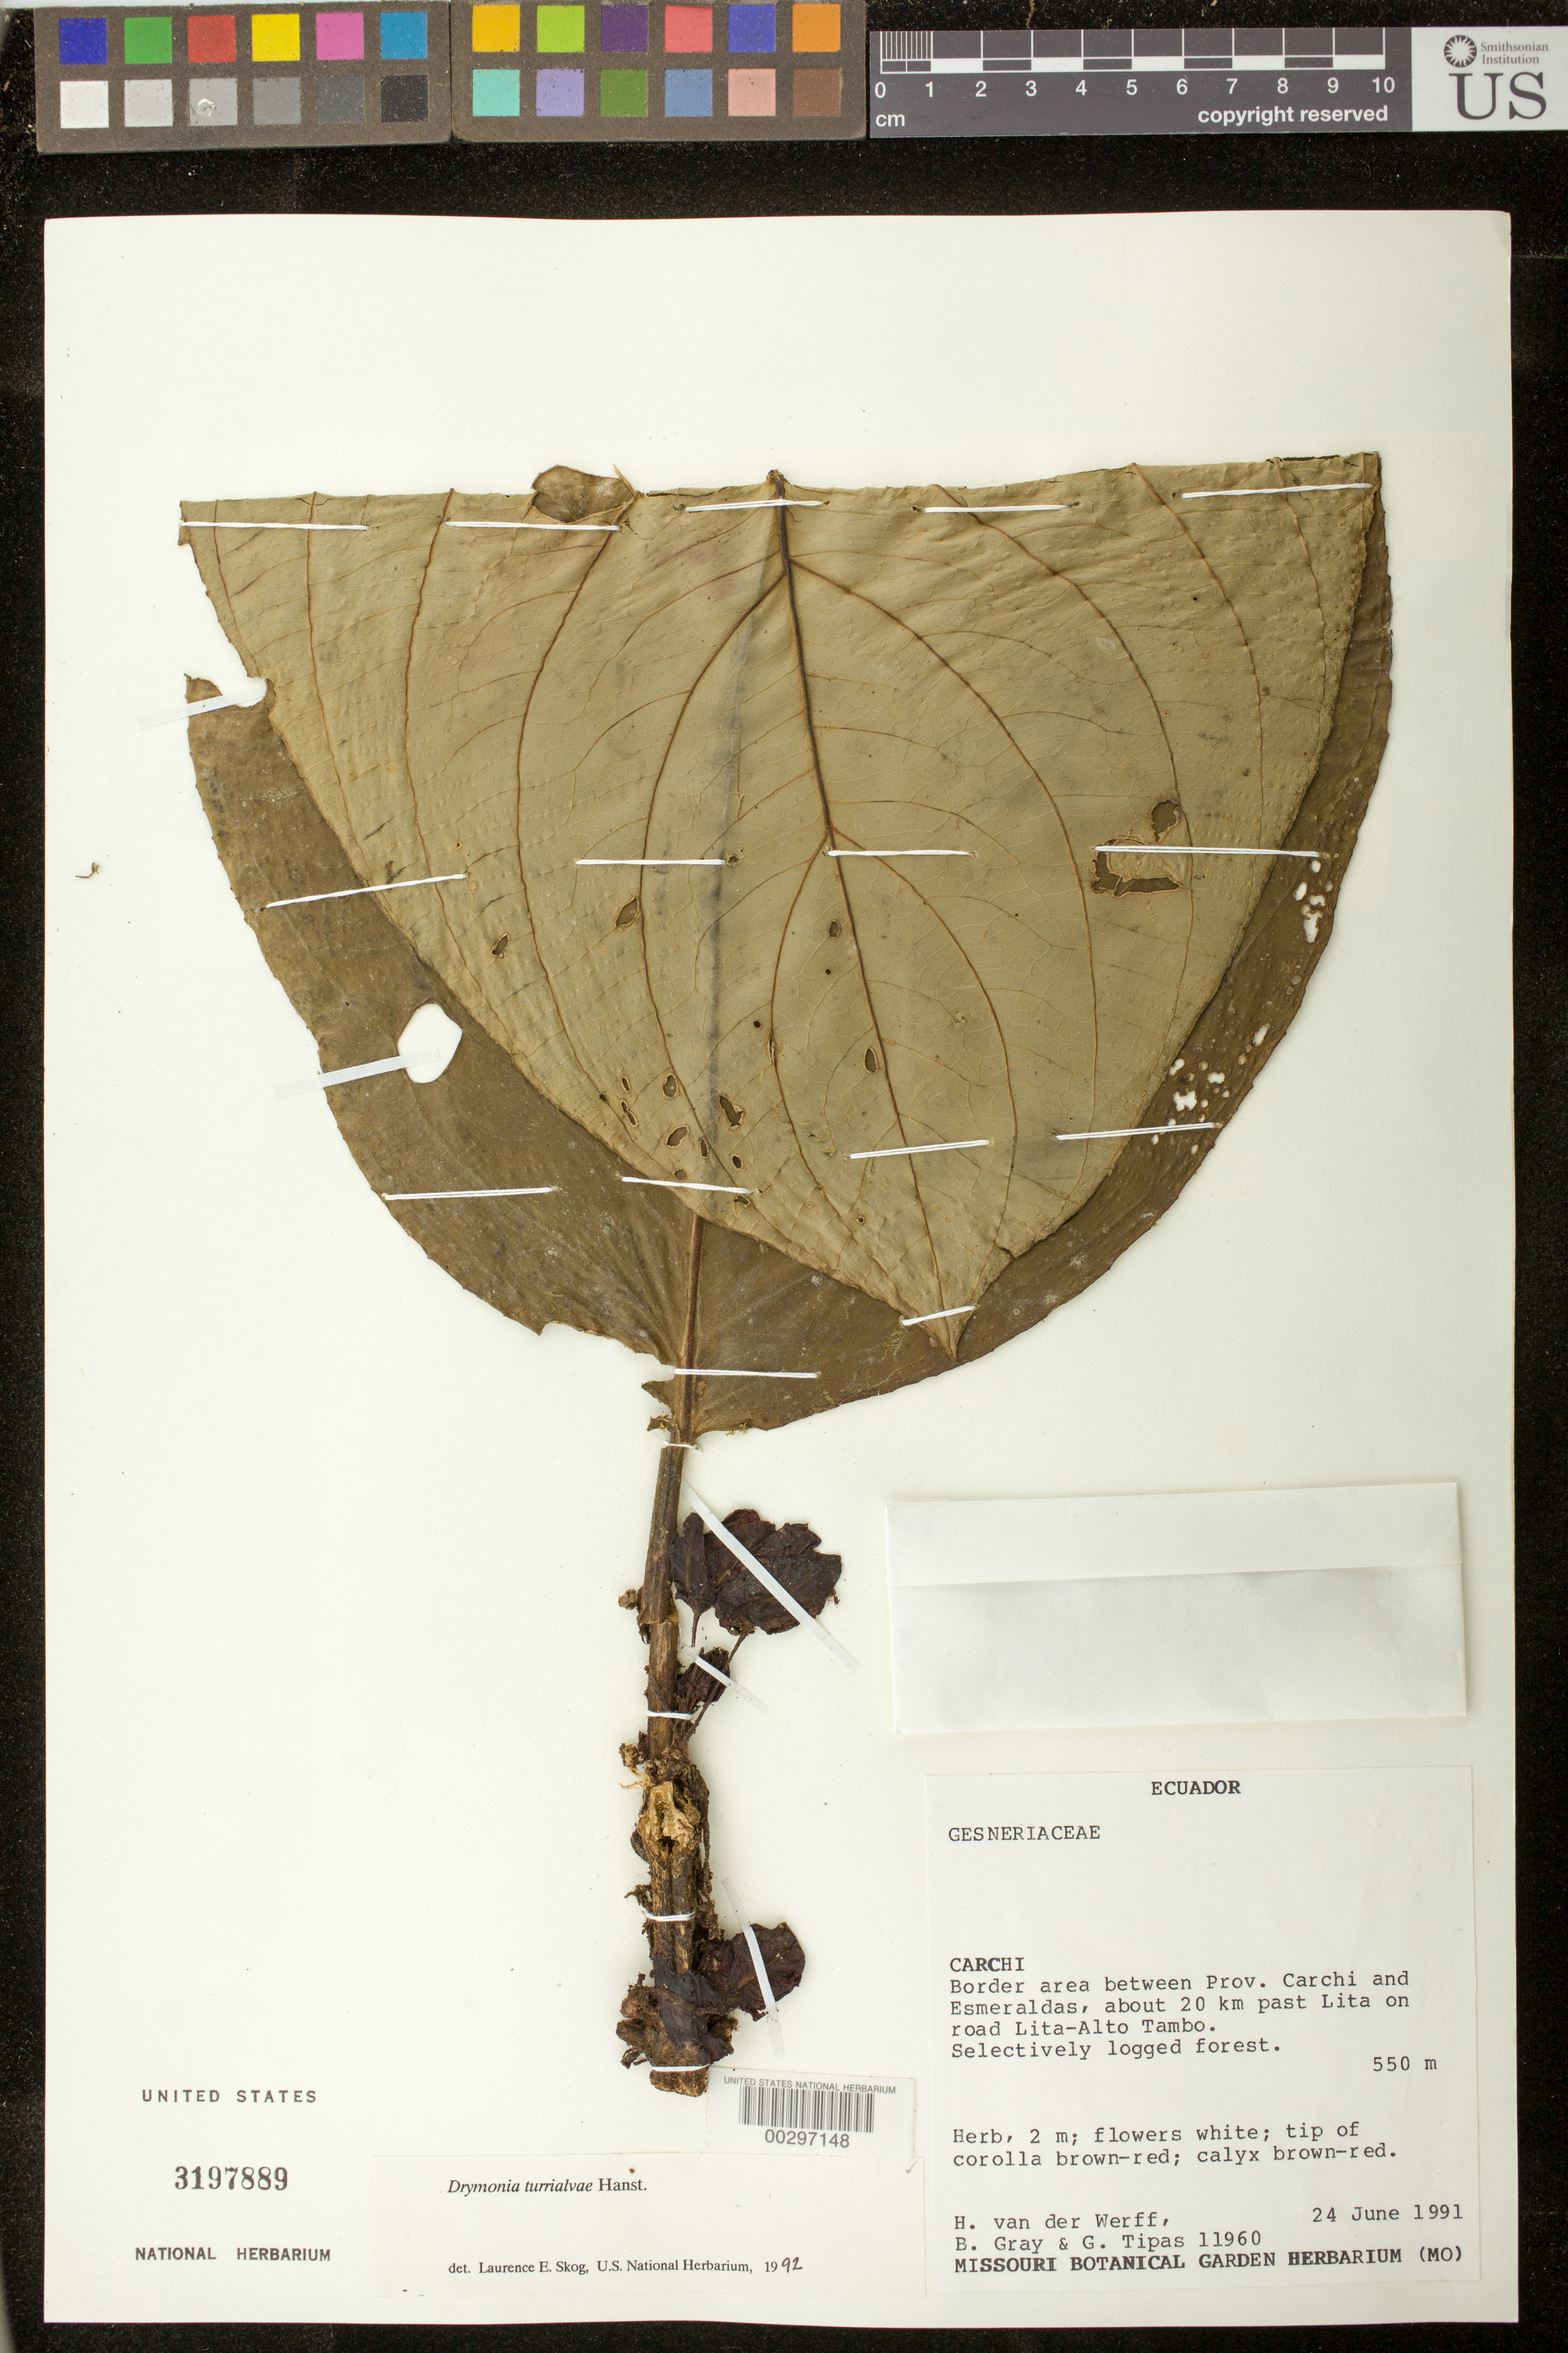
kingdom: Plantae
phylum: Tracheophyta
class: Magnoliopsida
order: Lamiales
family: Gesneriaceae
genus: Drymonia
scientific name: Drymonia turrialvae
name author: Hanst.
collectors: H. van der Werff, B. Gray & G. Tipas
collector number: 11960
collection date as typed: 24 Jun 1991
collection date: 1991-06-24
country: Ecuador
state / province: Carchi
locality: Border area between Prov. Carchi and Esmeraldas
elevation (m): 550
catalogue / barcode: US 3197889